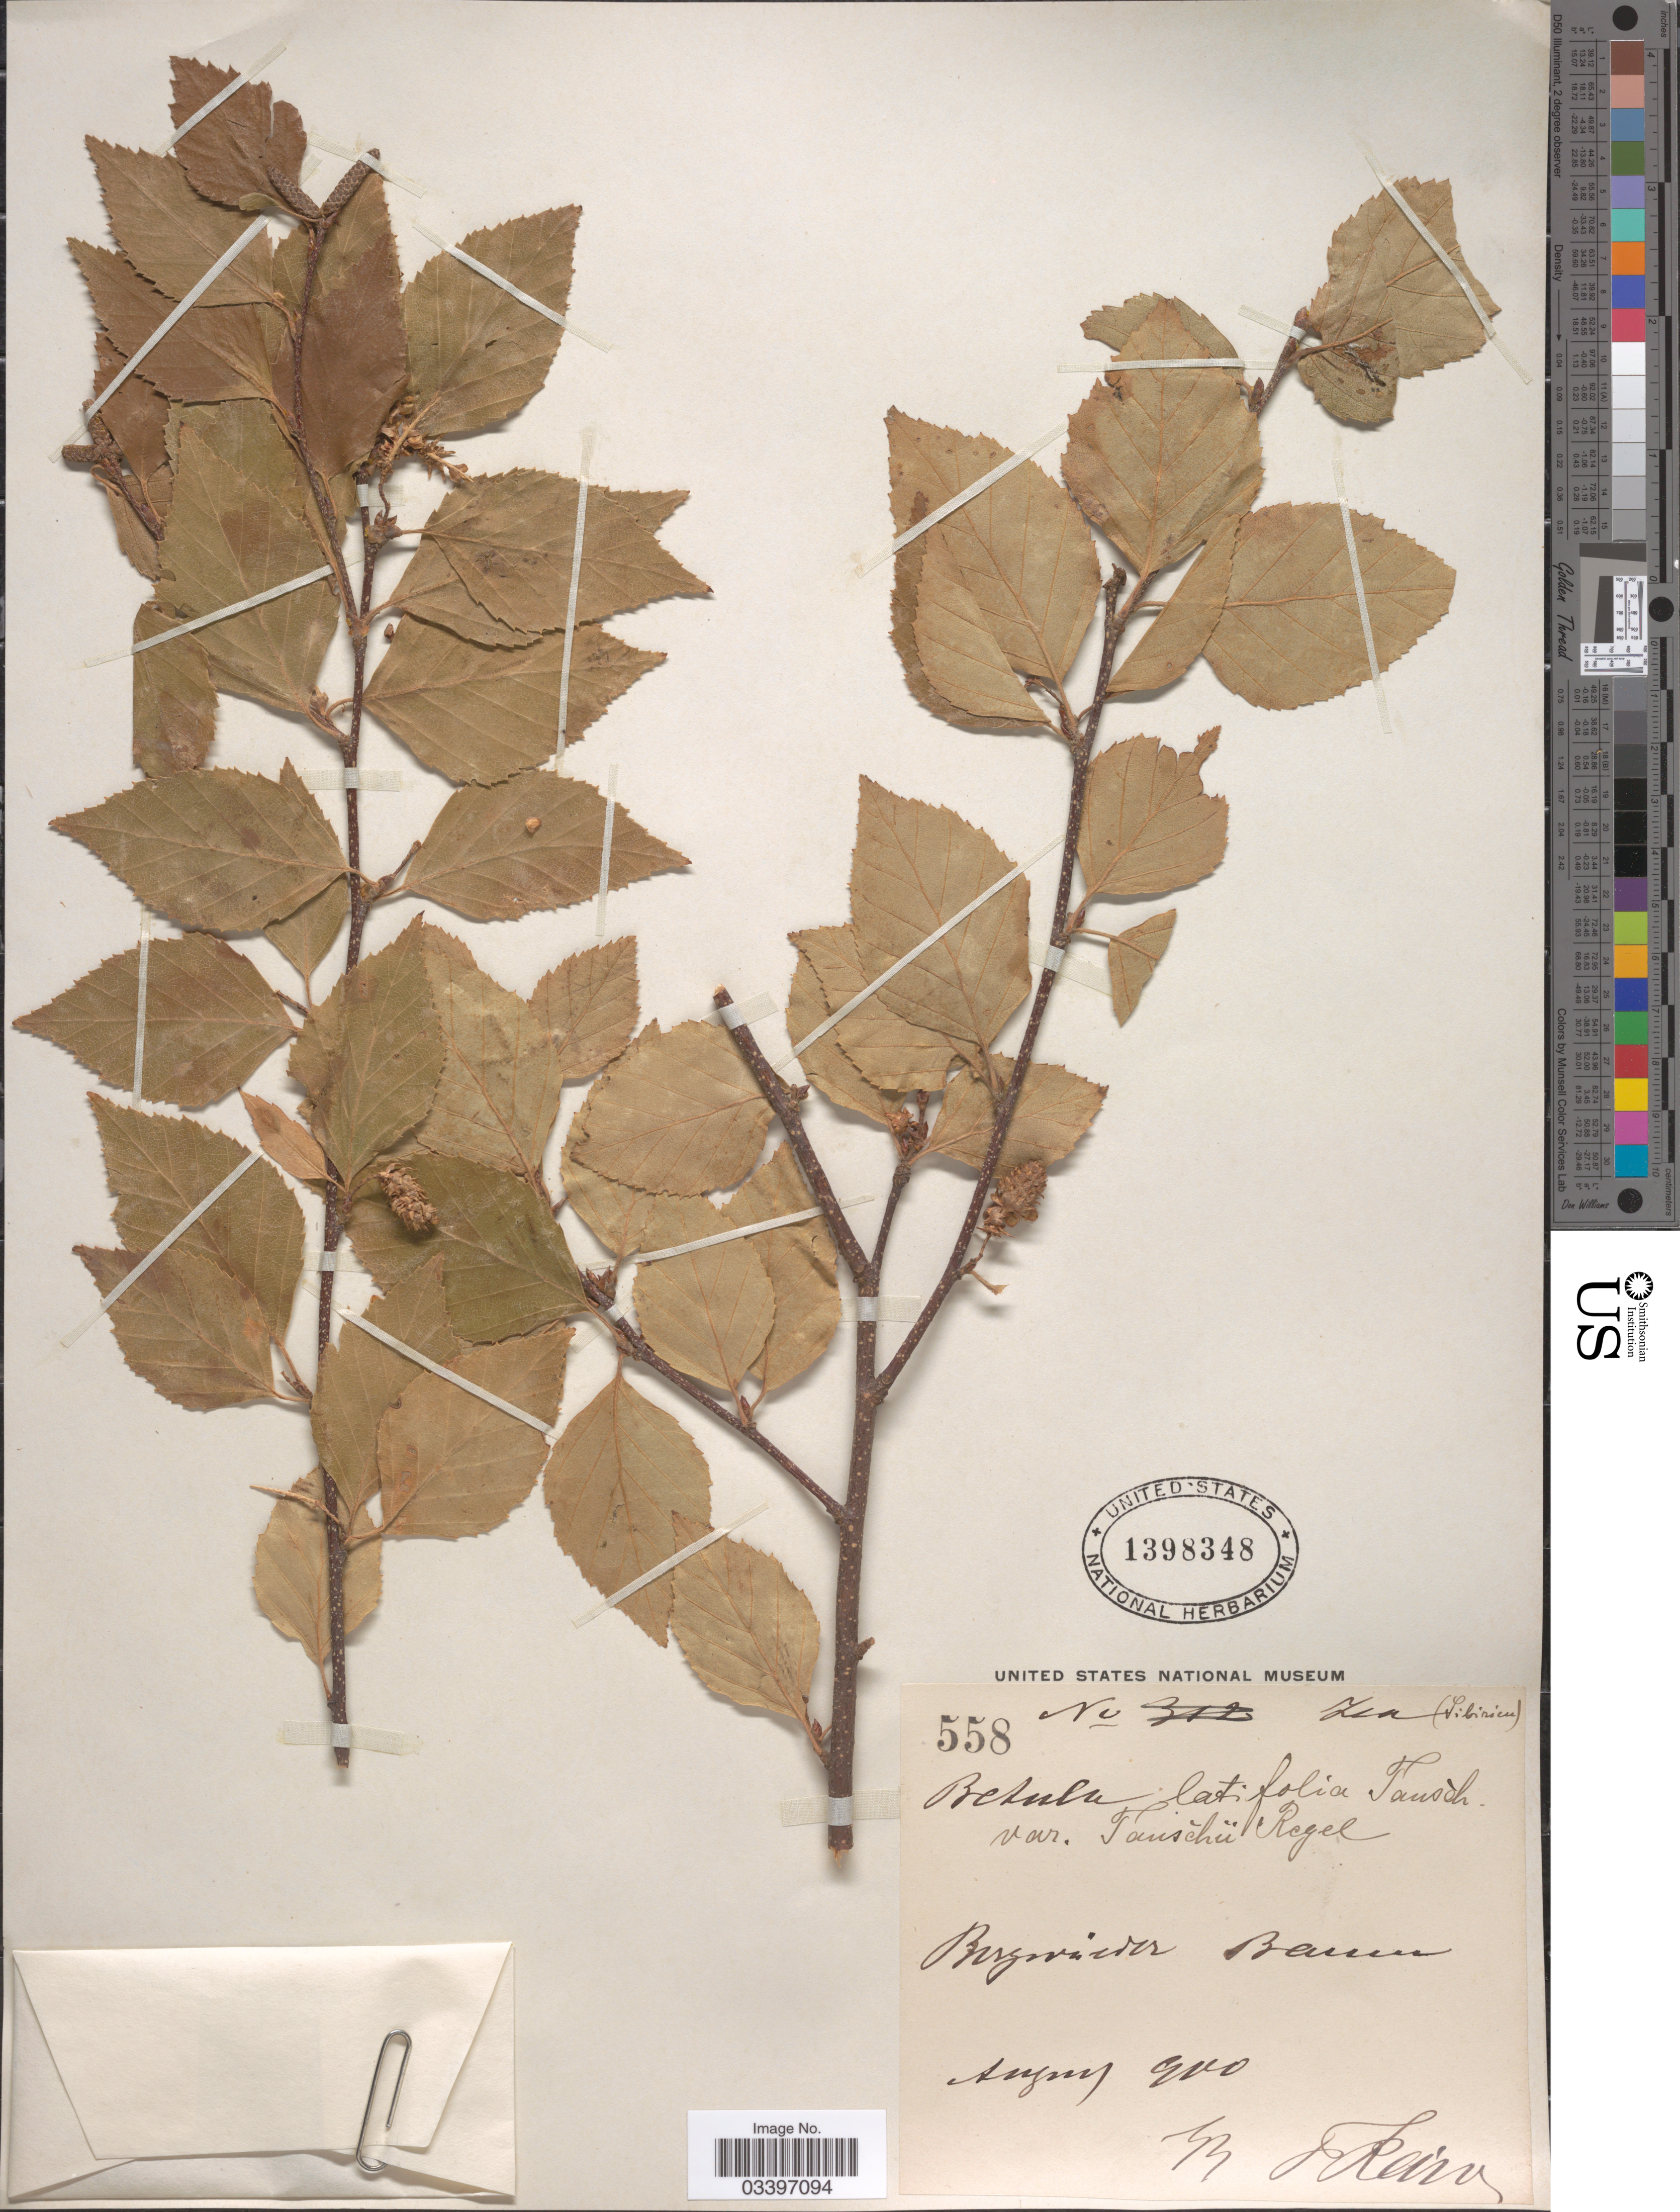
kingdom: Plantae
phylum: Tracheophyta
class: Magnoliopsida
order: Fagales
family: Betulaceae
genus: Betula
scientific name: Betula latifolia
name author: Tausch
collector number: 558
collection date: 1900-08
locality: Birgravider Baum. [interpreted]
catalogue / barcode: US 1398348